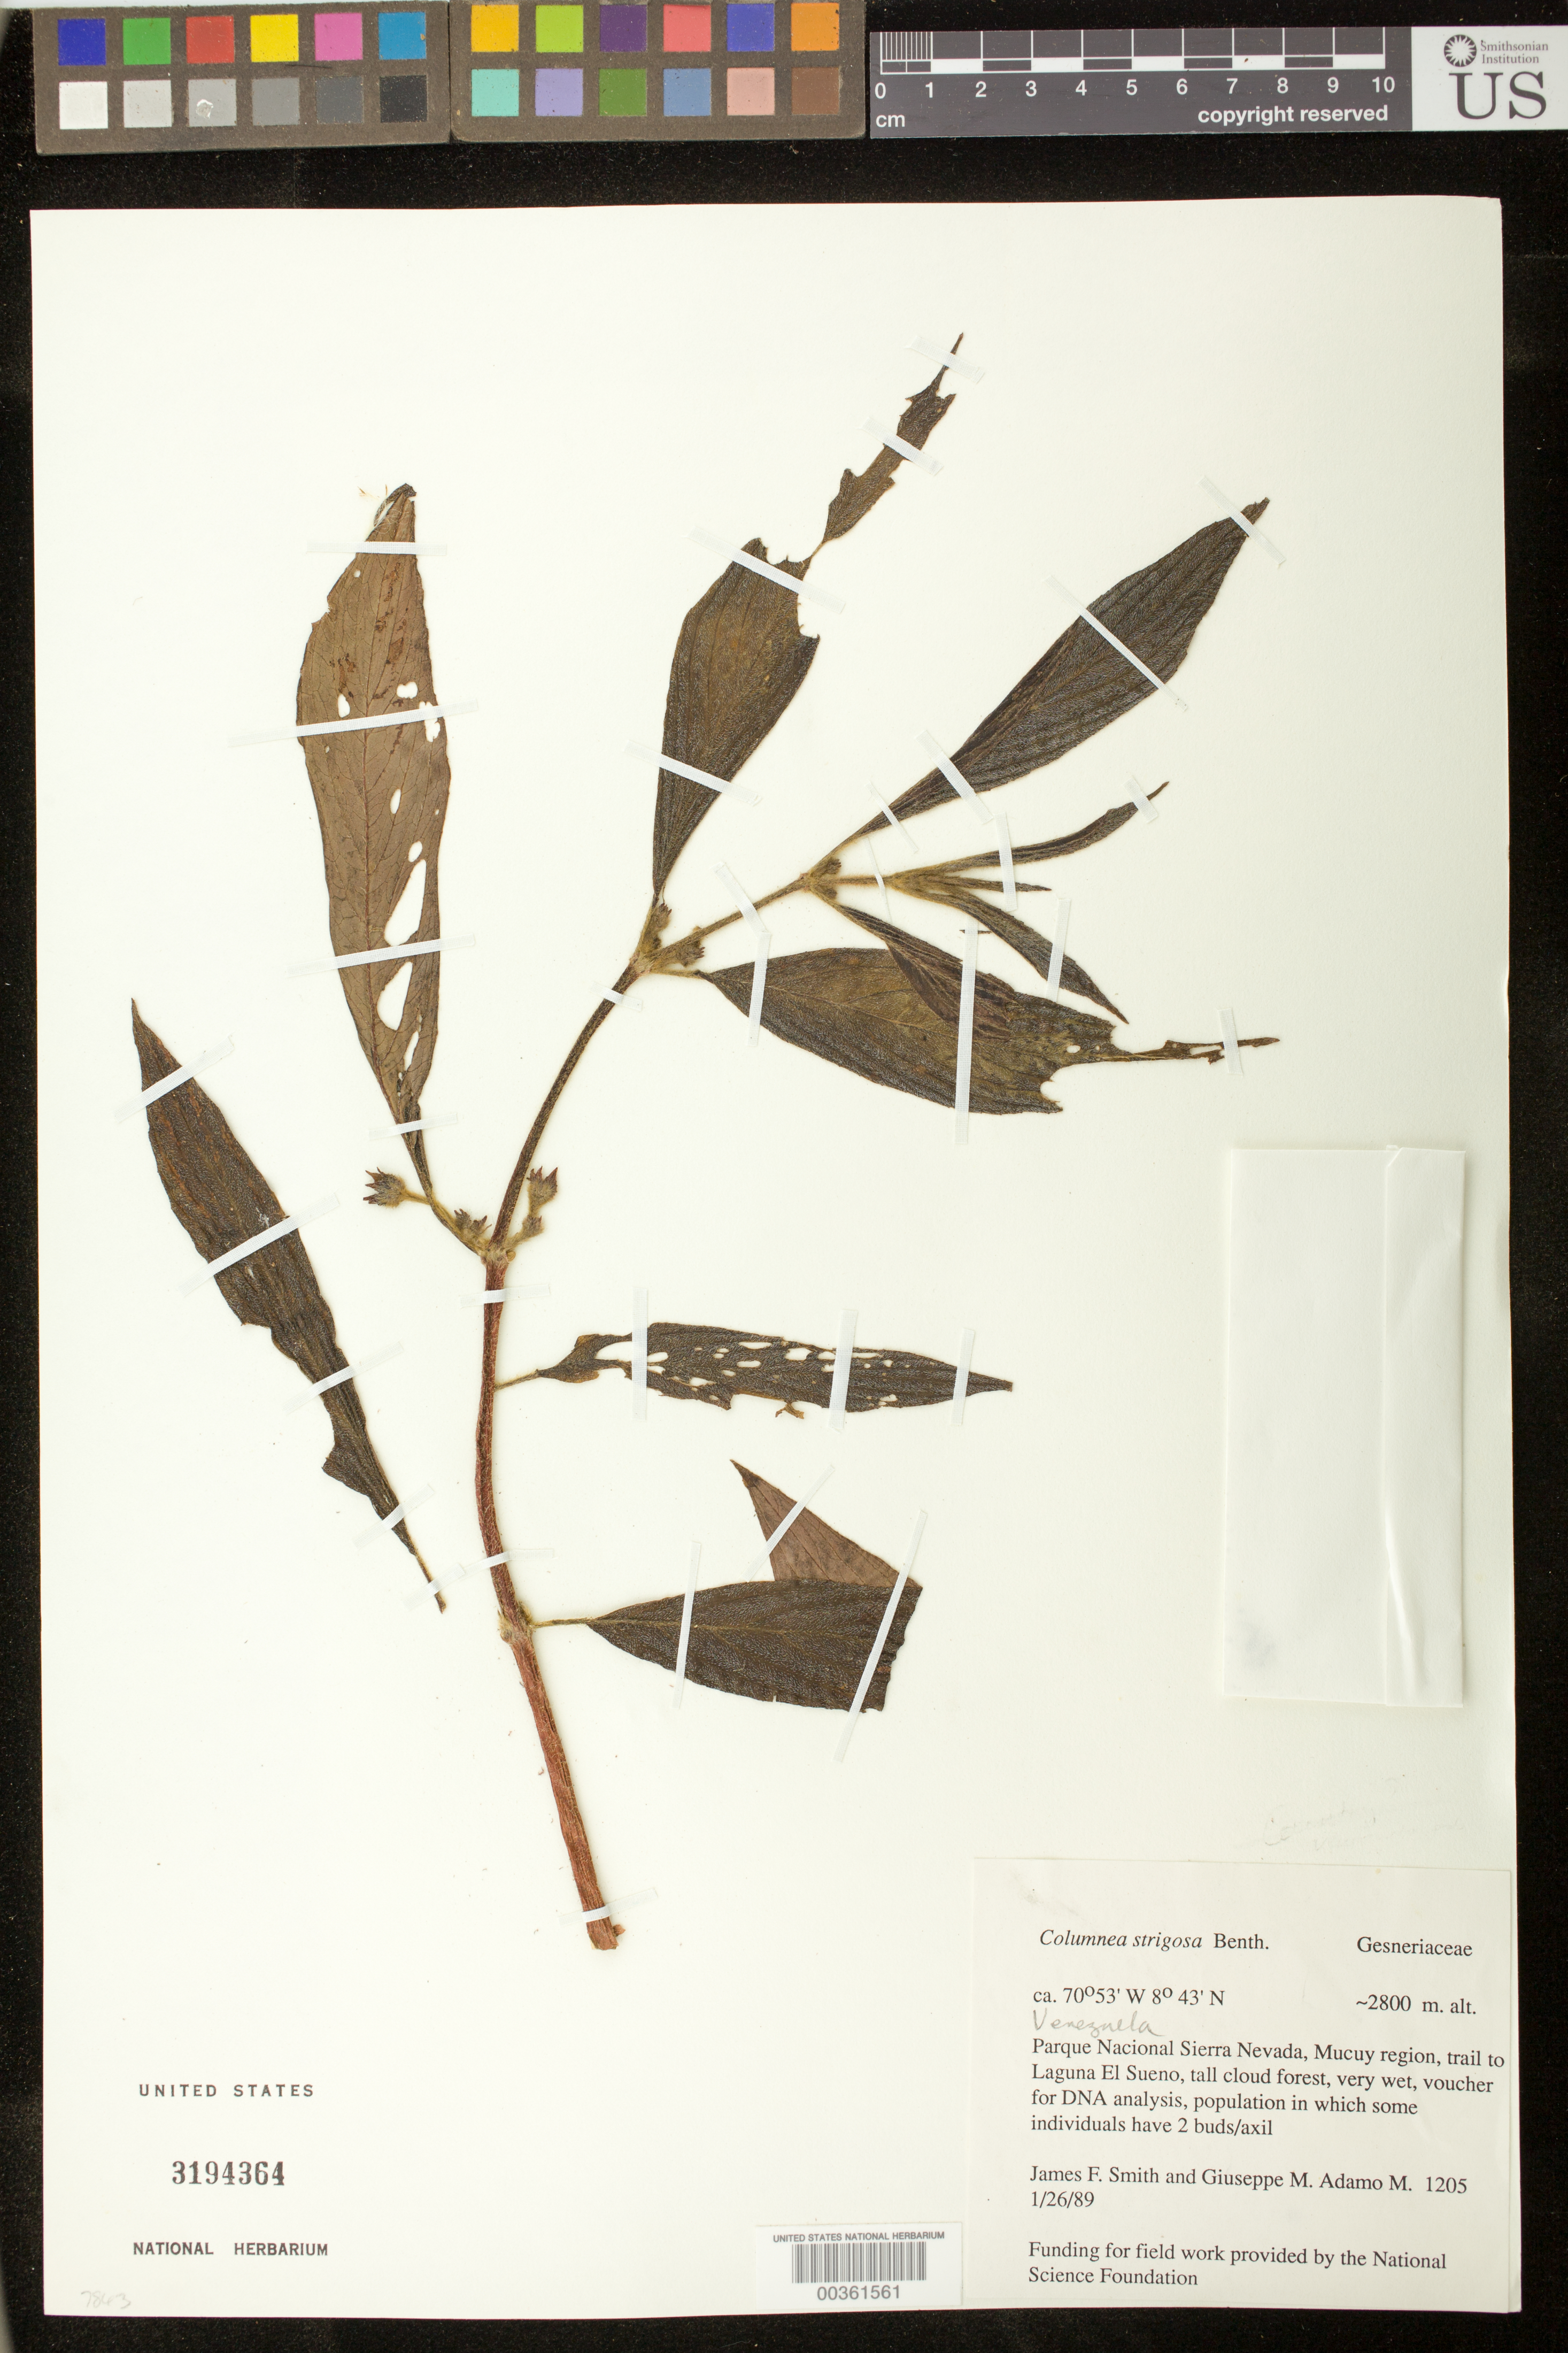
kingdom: Plantae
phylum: Tracheophyta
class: Magnoliopsida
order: Lamiales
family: Gesneriaceae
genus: Columnea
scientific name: Columnea strigosa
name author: Benth.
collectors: J. Smith & G. Adamo M.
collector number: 1205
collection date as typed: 26 Jan 1989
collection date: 1989-01-26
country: Venezuela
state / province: Mérida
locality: Parque Nacional Sierra Nevada, Mucuy region, trail to Laguna El Sueno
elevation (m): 2800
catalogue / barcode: US 3194364